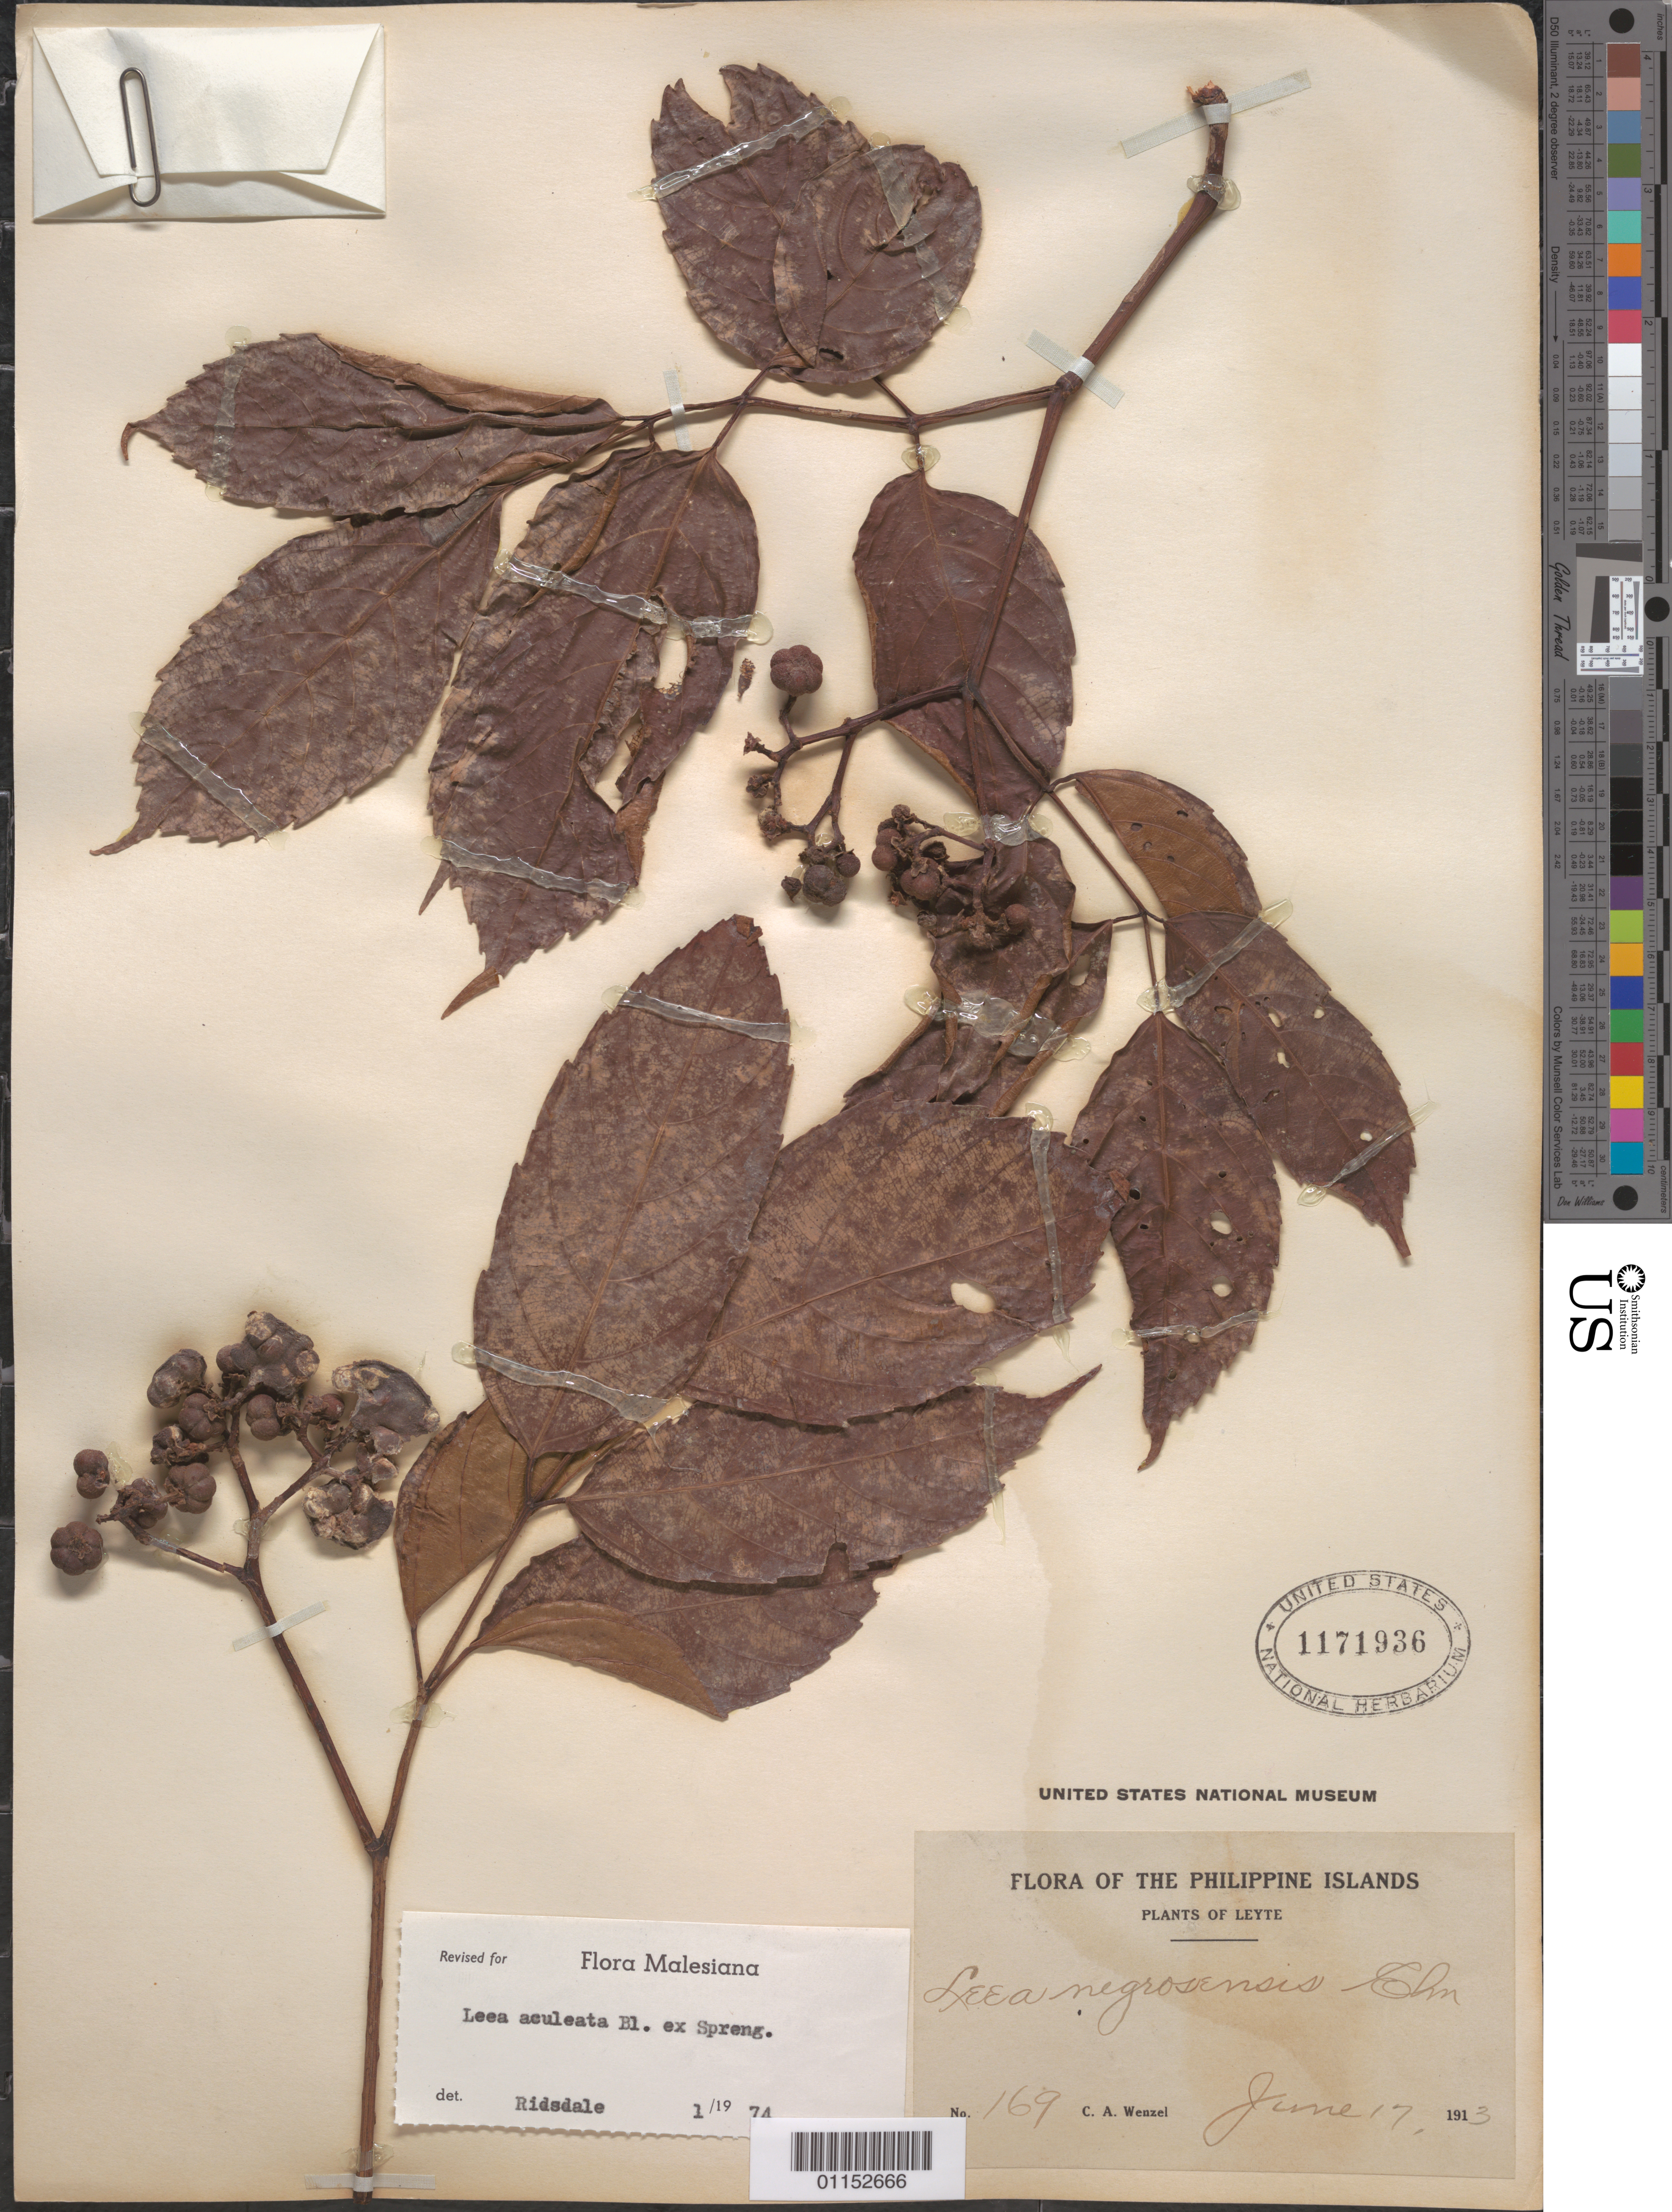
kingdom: Plantae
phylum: Tracheophyta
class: Magnoliopsida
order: Vitales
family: Vitaceae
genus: Leea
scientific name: Leea aculeata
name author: Blume ex Spreng.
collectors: C. Wenzel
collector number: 169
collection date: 1913-06-17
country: Philippines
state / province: Eastern Visayas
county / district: Leyte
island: Leyte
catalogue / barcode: US 1171936